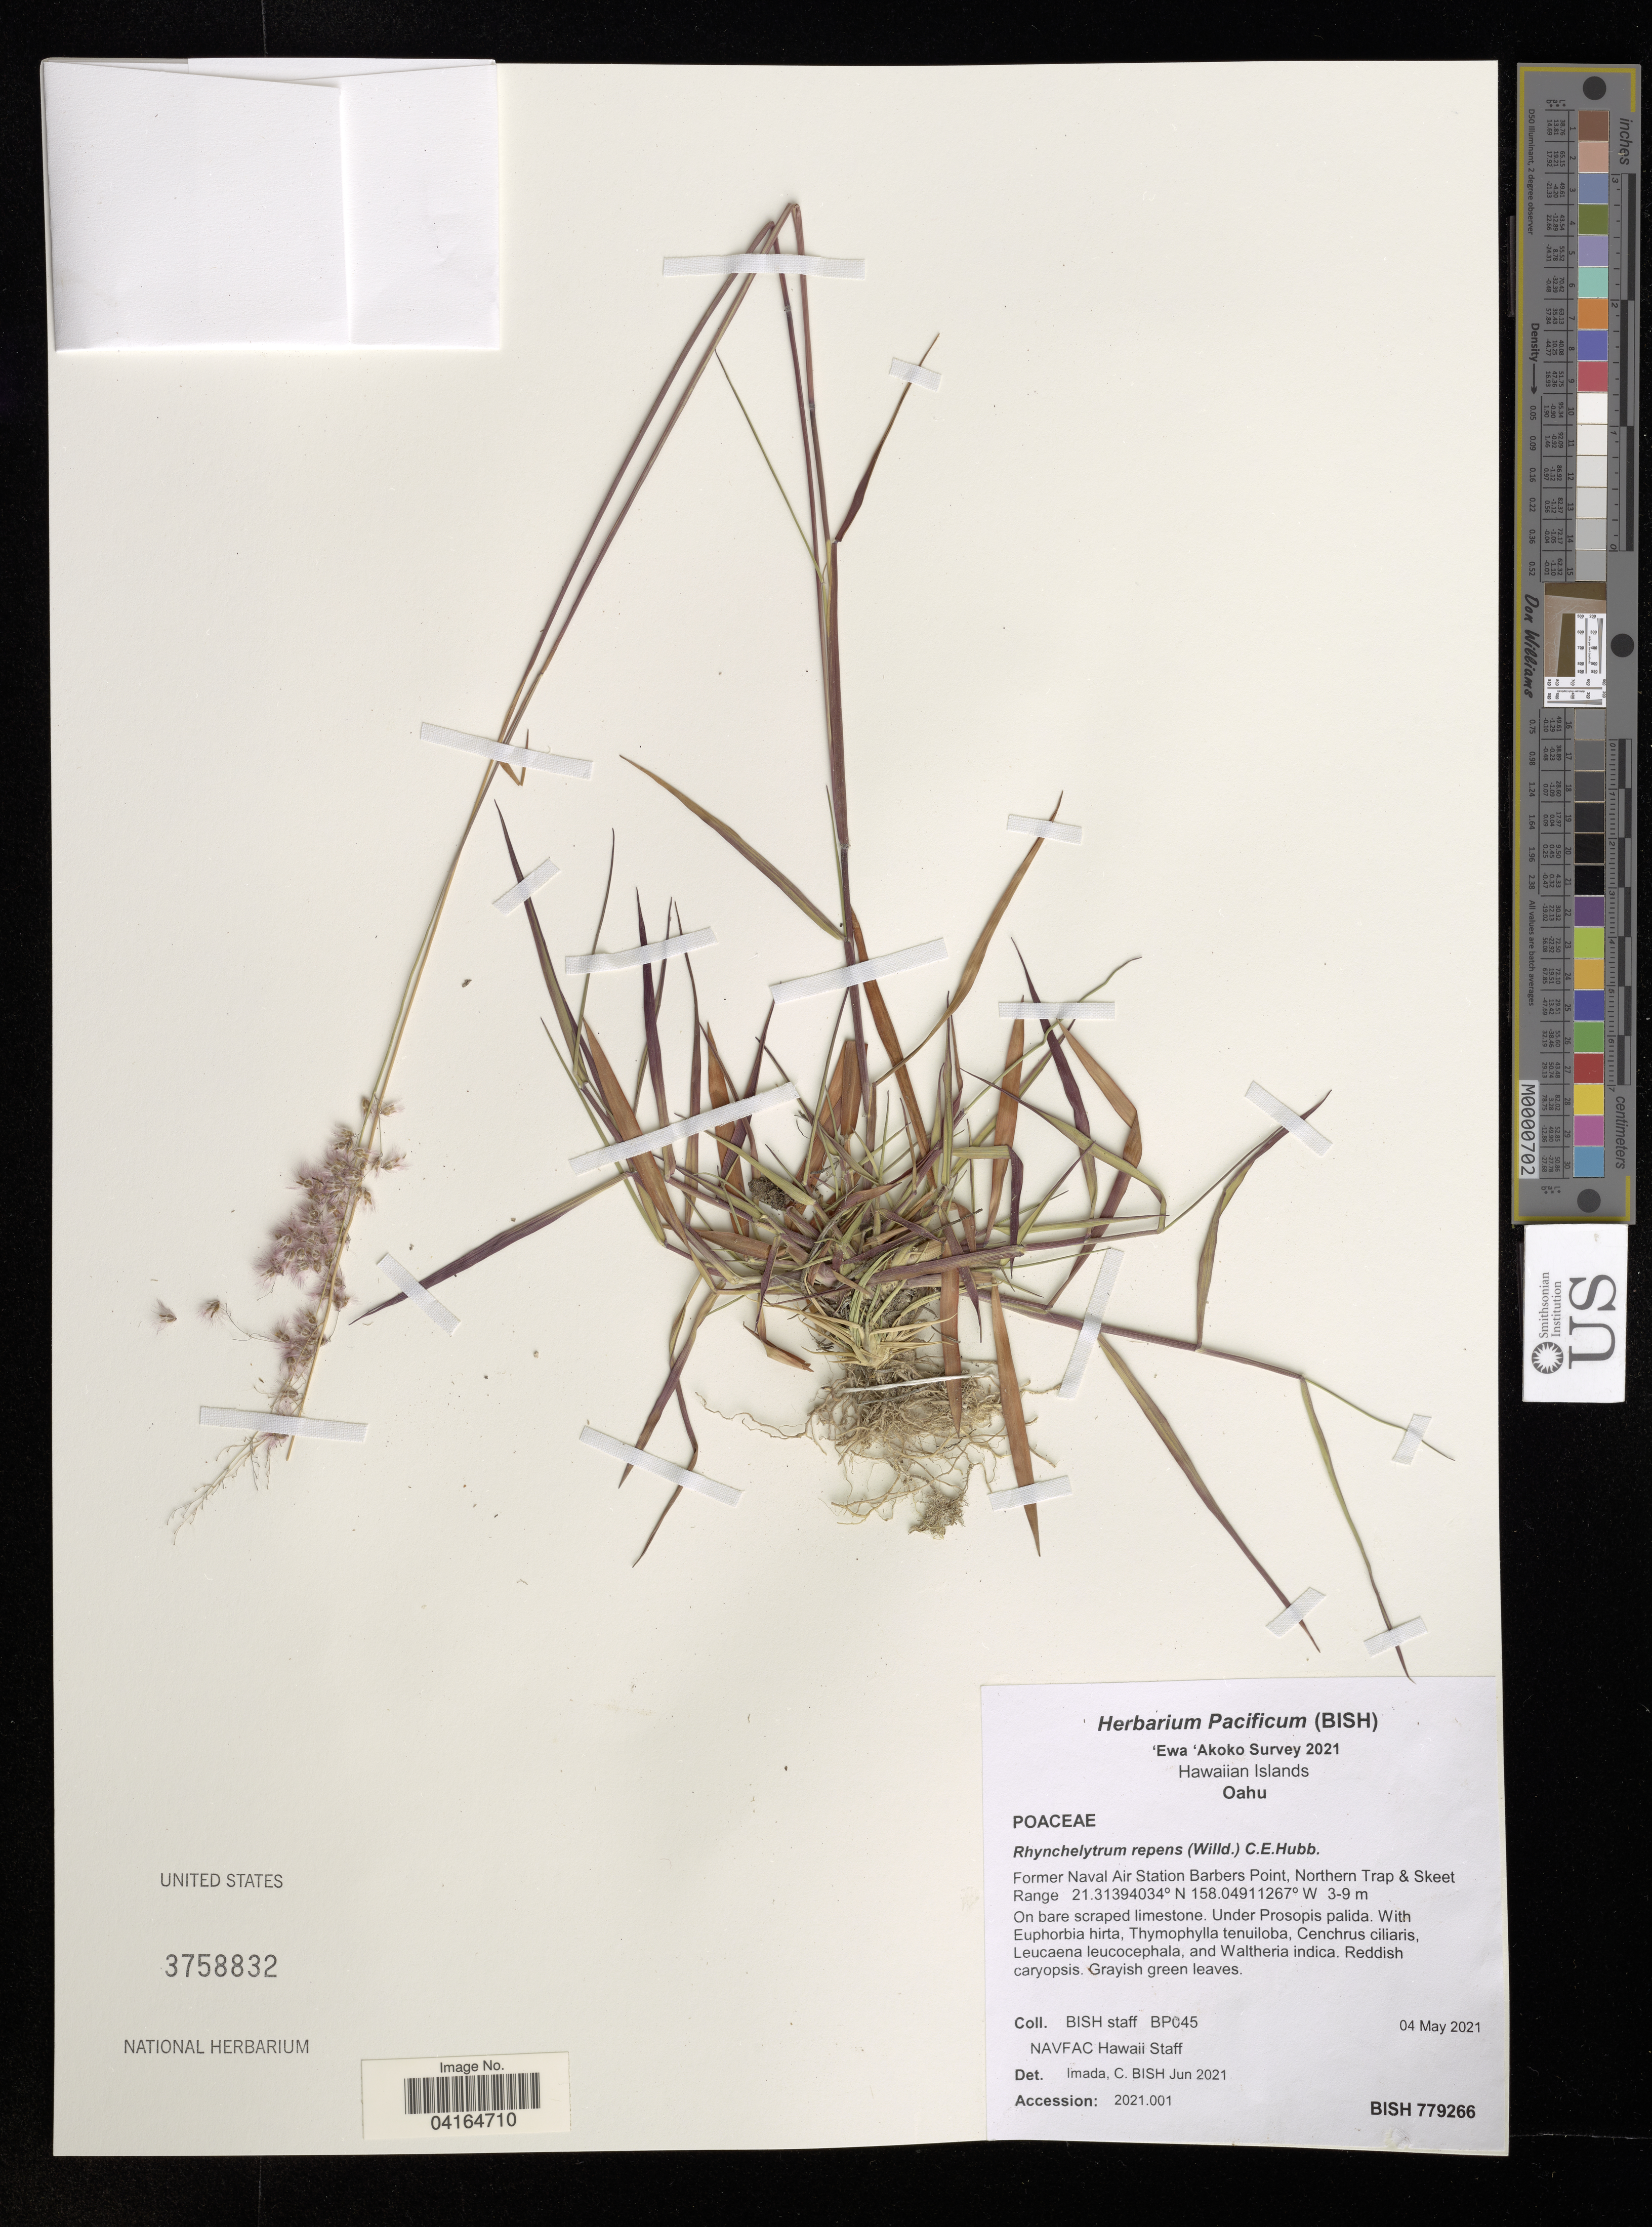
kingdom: Plantae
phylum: Tracheophyta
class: Liliopsida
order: Poales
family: Poaceae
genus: Melinis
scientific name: Melinis repens subsp. repens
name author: (Willd.) Zizka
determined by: Faccenda, K.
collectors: Bernice P. Bishop Museum & N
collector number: BP045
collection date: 2021-05-04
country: United States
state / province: Hawaii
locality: Hawaiian Islands. Oahu. Former Naval Air Station Barbers Point, Northern Trap & Skeet Range.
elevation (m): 3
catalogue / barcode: US 3758832